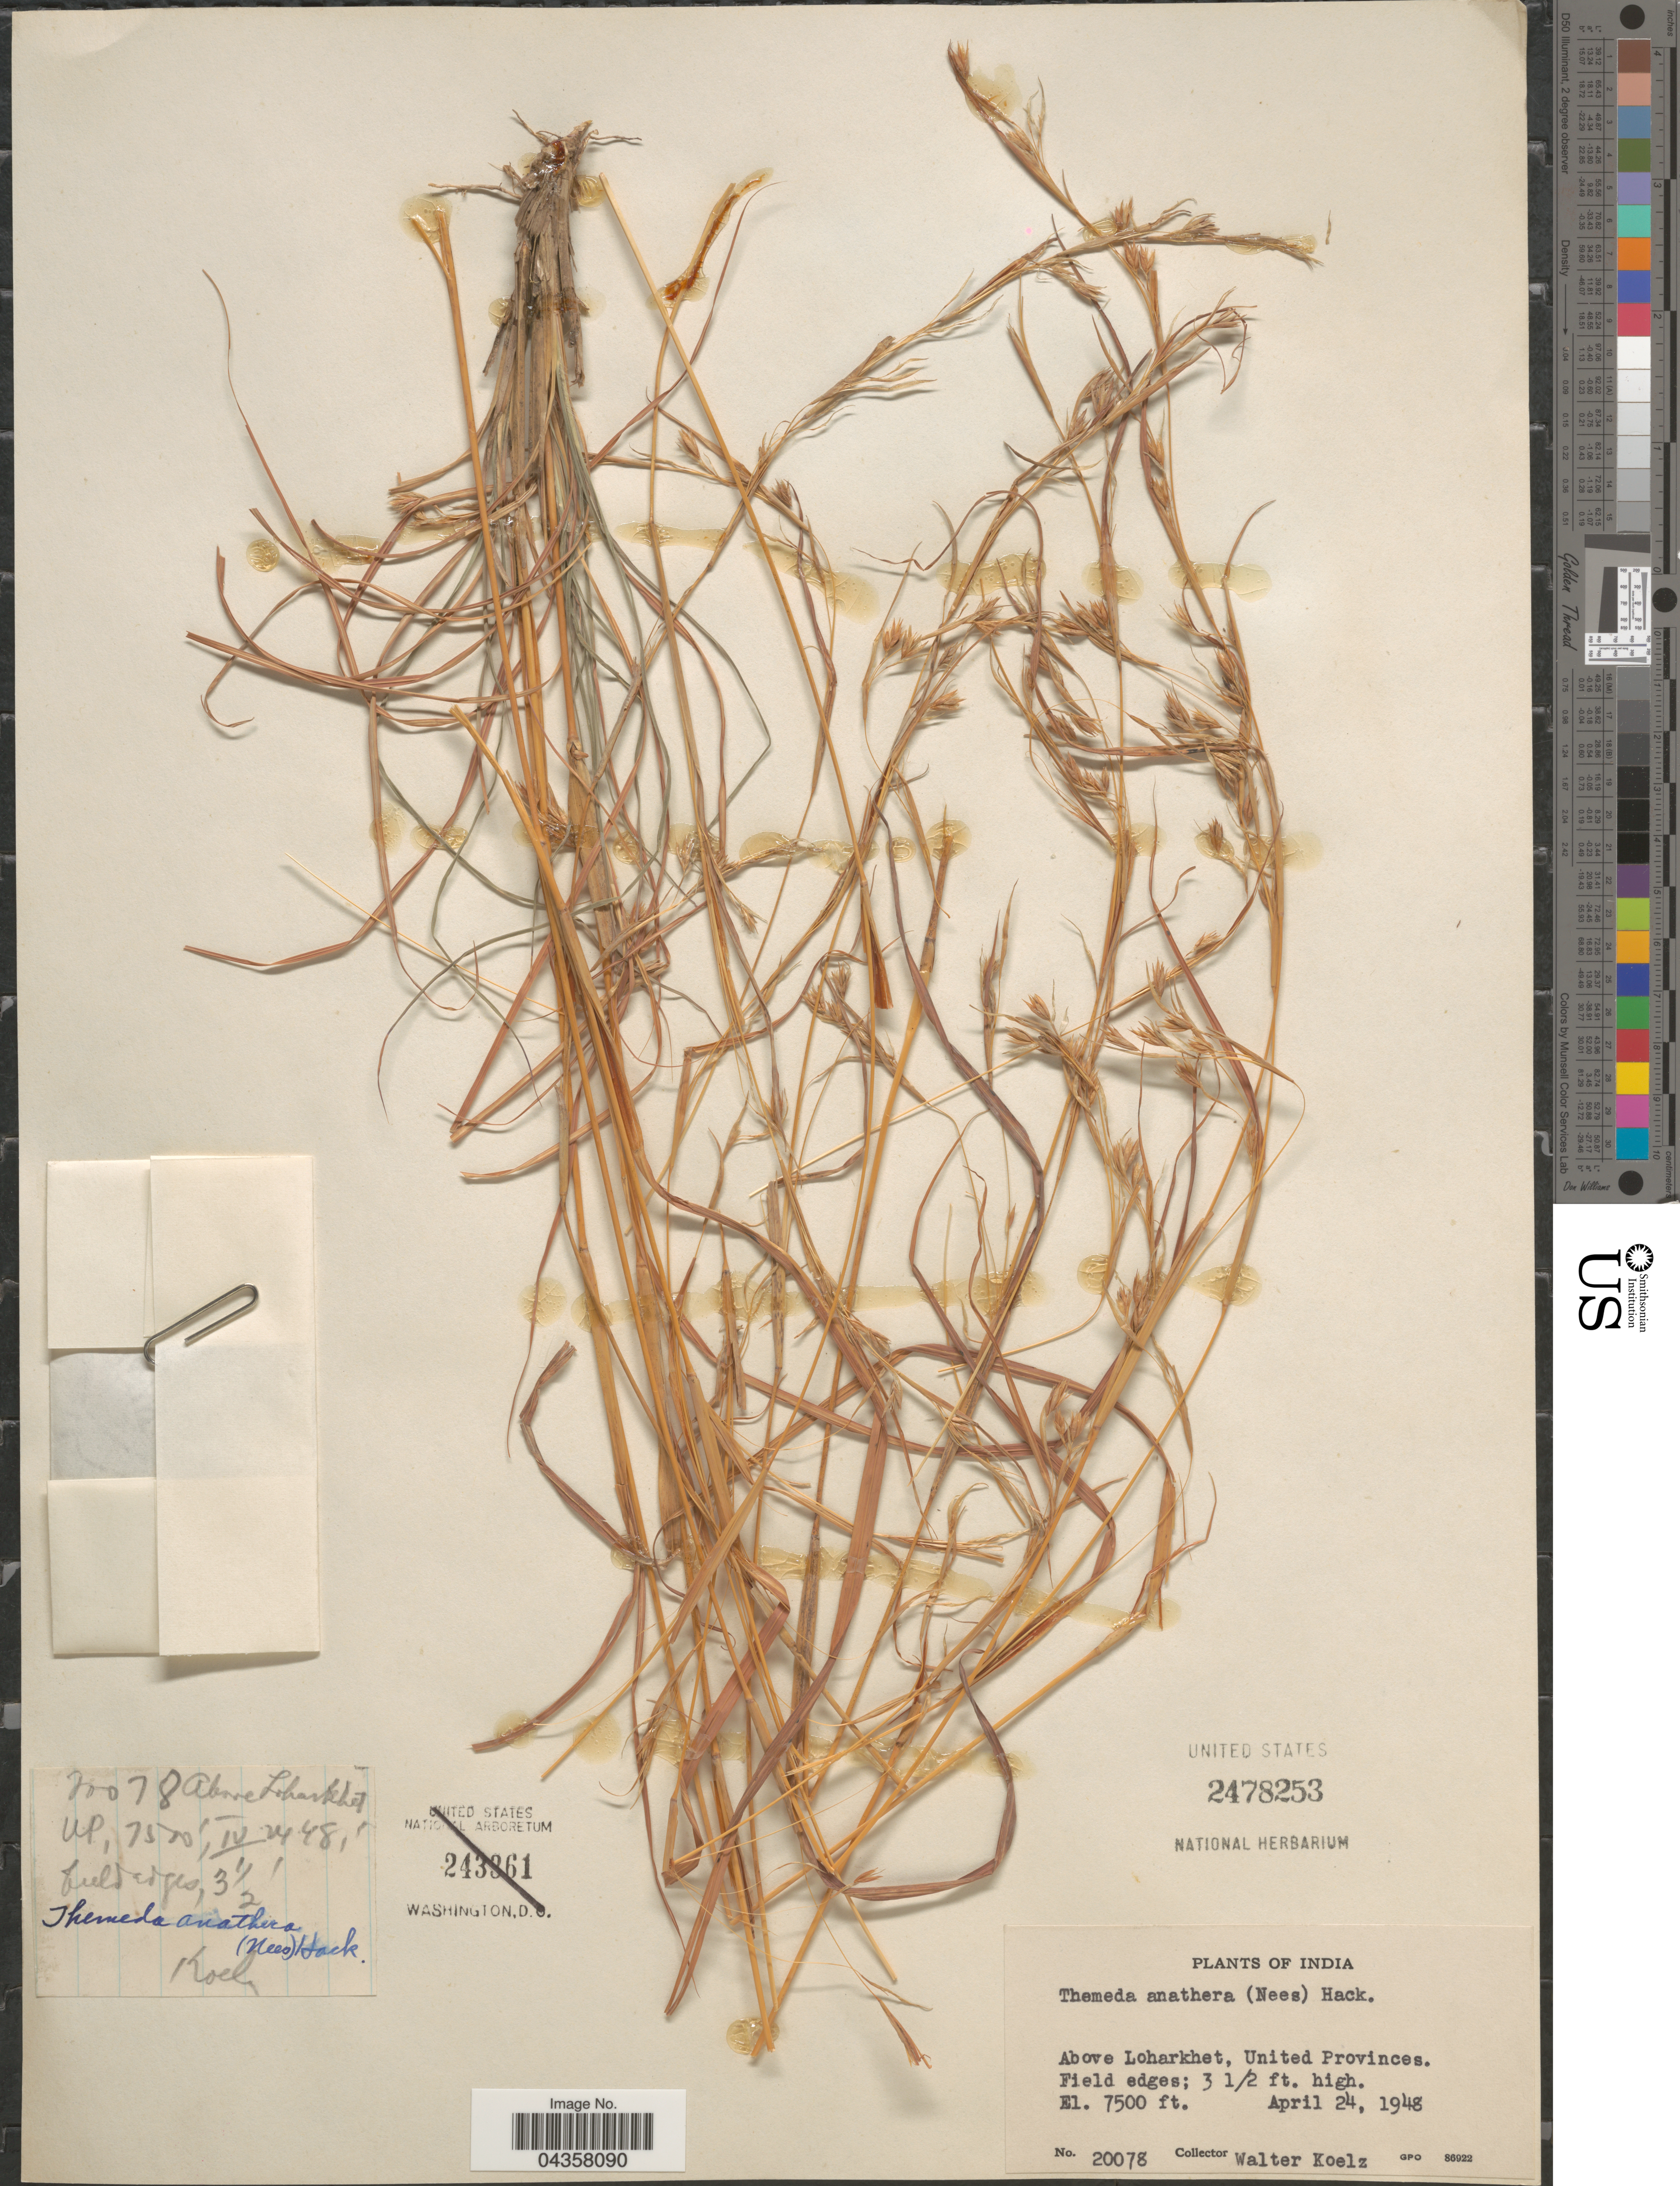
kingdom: Plantae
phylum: Tracheophyta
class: Liliopsida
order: Poales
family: Poaceae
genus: Themeda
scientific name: Themeda anathera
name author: (Nees) Hack.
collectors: W. N. Koelz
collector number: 20078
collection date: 1948-04-24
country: India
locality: Above Loharkhet, United Provinces.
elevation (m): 2286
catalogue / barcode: US 2478253